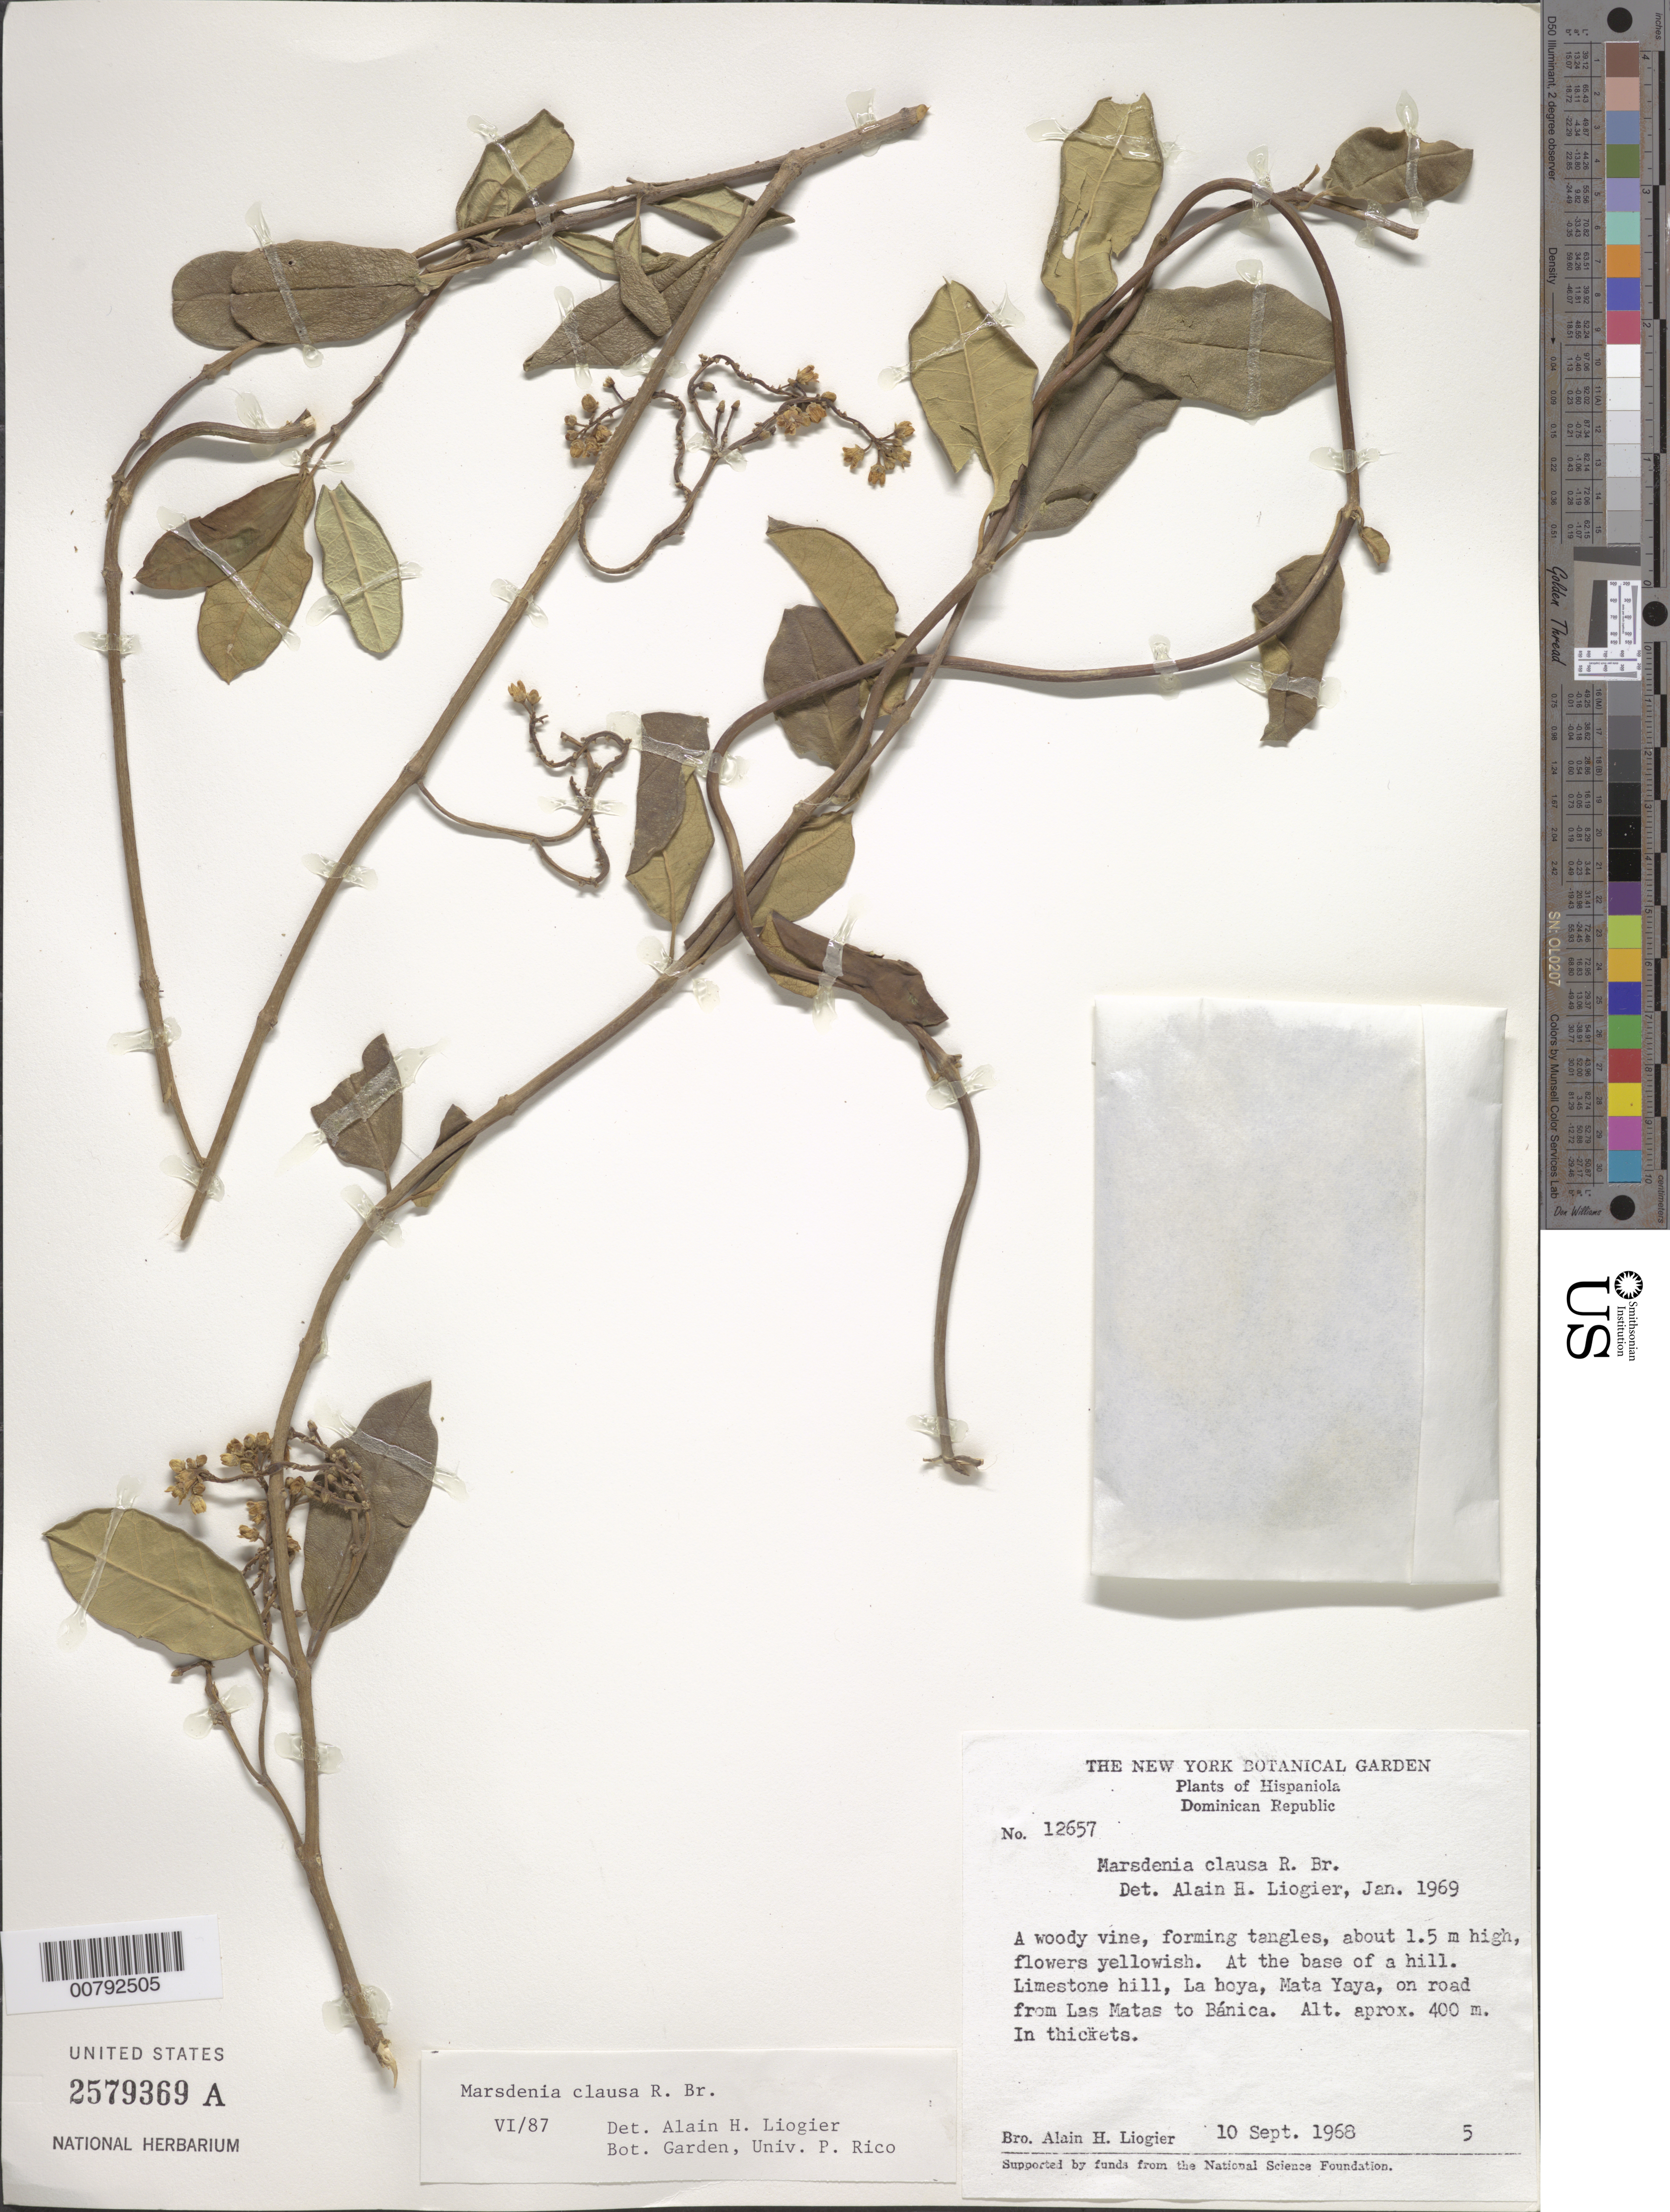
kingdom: Plantae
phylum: Tracheophyta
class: Magnoliopsida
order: Gentianales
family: Apocynaceae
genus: Marsdenia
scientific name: Marsdenia clausa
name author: R. Br.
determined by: Liogier, Alain H.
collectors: A. H. Liogier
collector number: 12657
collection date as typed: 10 Sep 1968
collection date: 1968-09-10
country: Dominican Republic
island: Hispaniola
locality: La Hoya, Mata Yaya, on road from Las Matas to Bánica.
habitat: In thicket, at the base of a hill, limestone hill.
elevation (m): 400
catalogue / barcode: US 2579369A